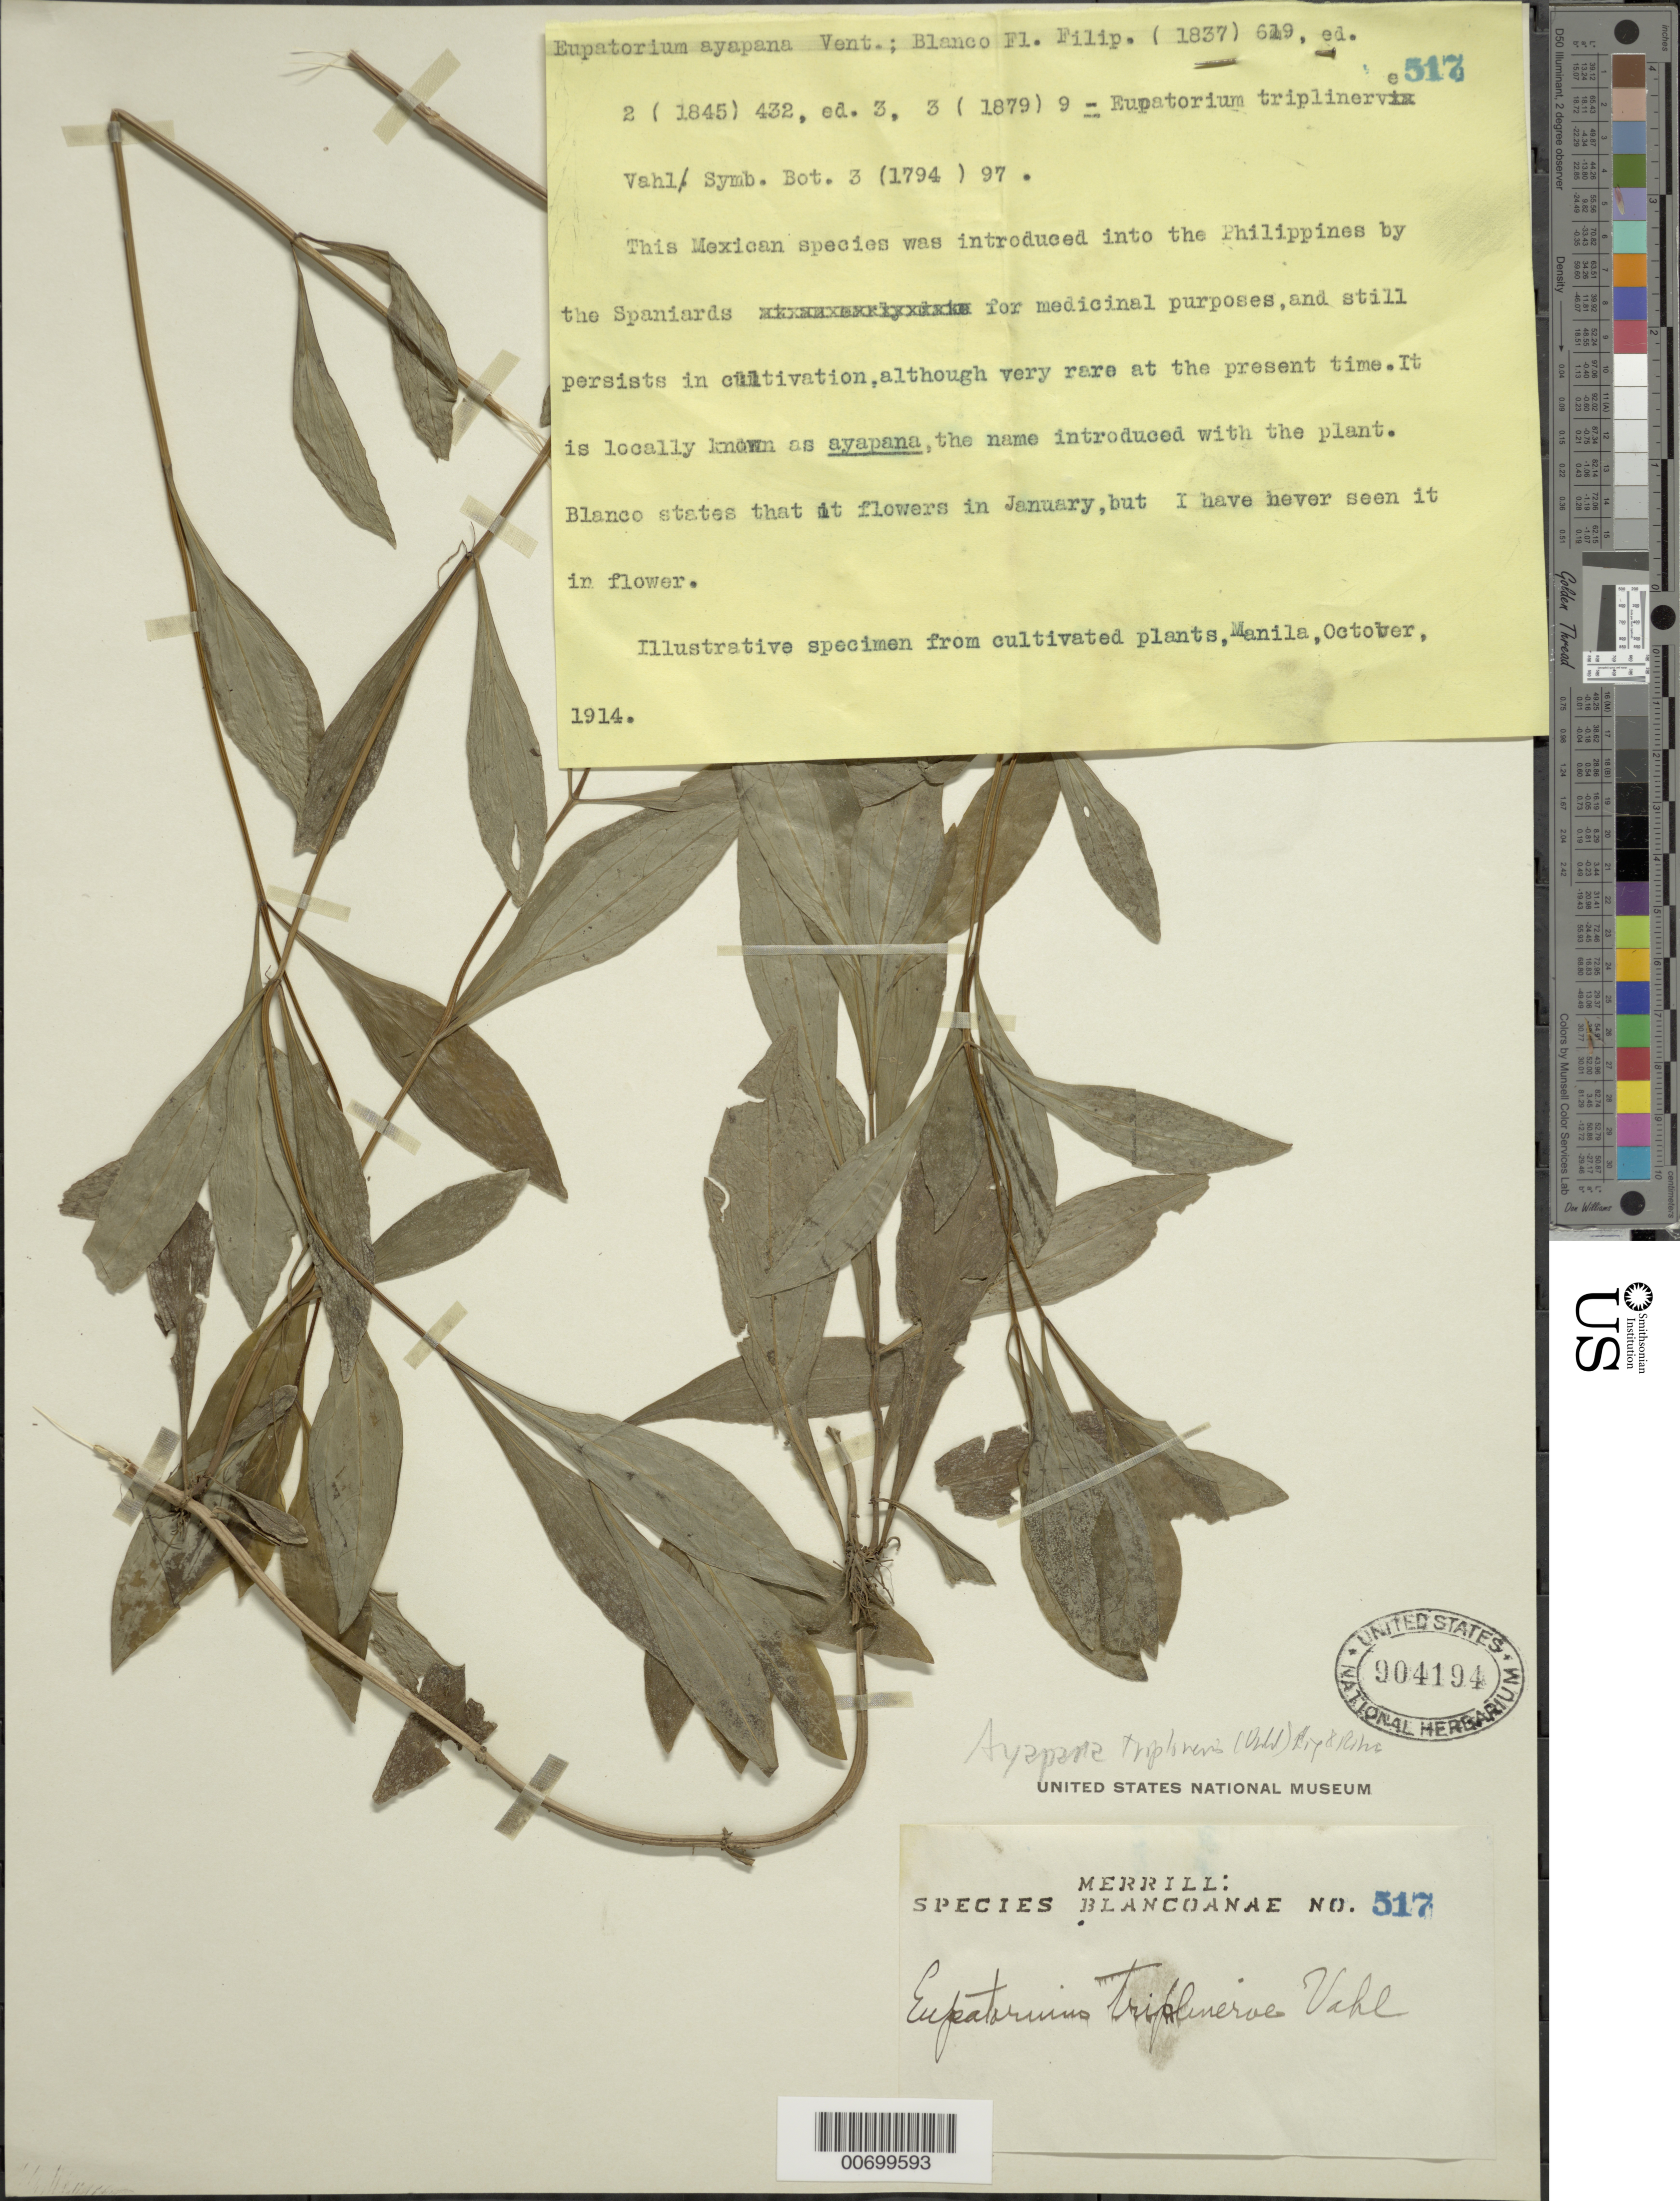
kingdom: Plantae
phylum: Tracheophyta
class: Magnoliopsida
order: Asterales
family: Asteraceae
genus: Eupatorium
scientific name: Eupatorium triplinerve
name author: Vahl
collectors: E. D. Merrill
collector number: Sp. Blancoan. 0517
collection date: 1914-10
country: Philippines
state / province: National Capital Region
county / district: Manila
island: Luzon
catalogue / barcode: US 904194